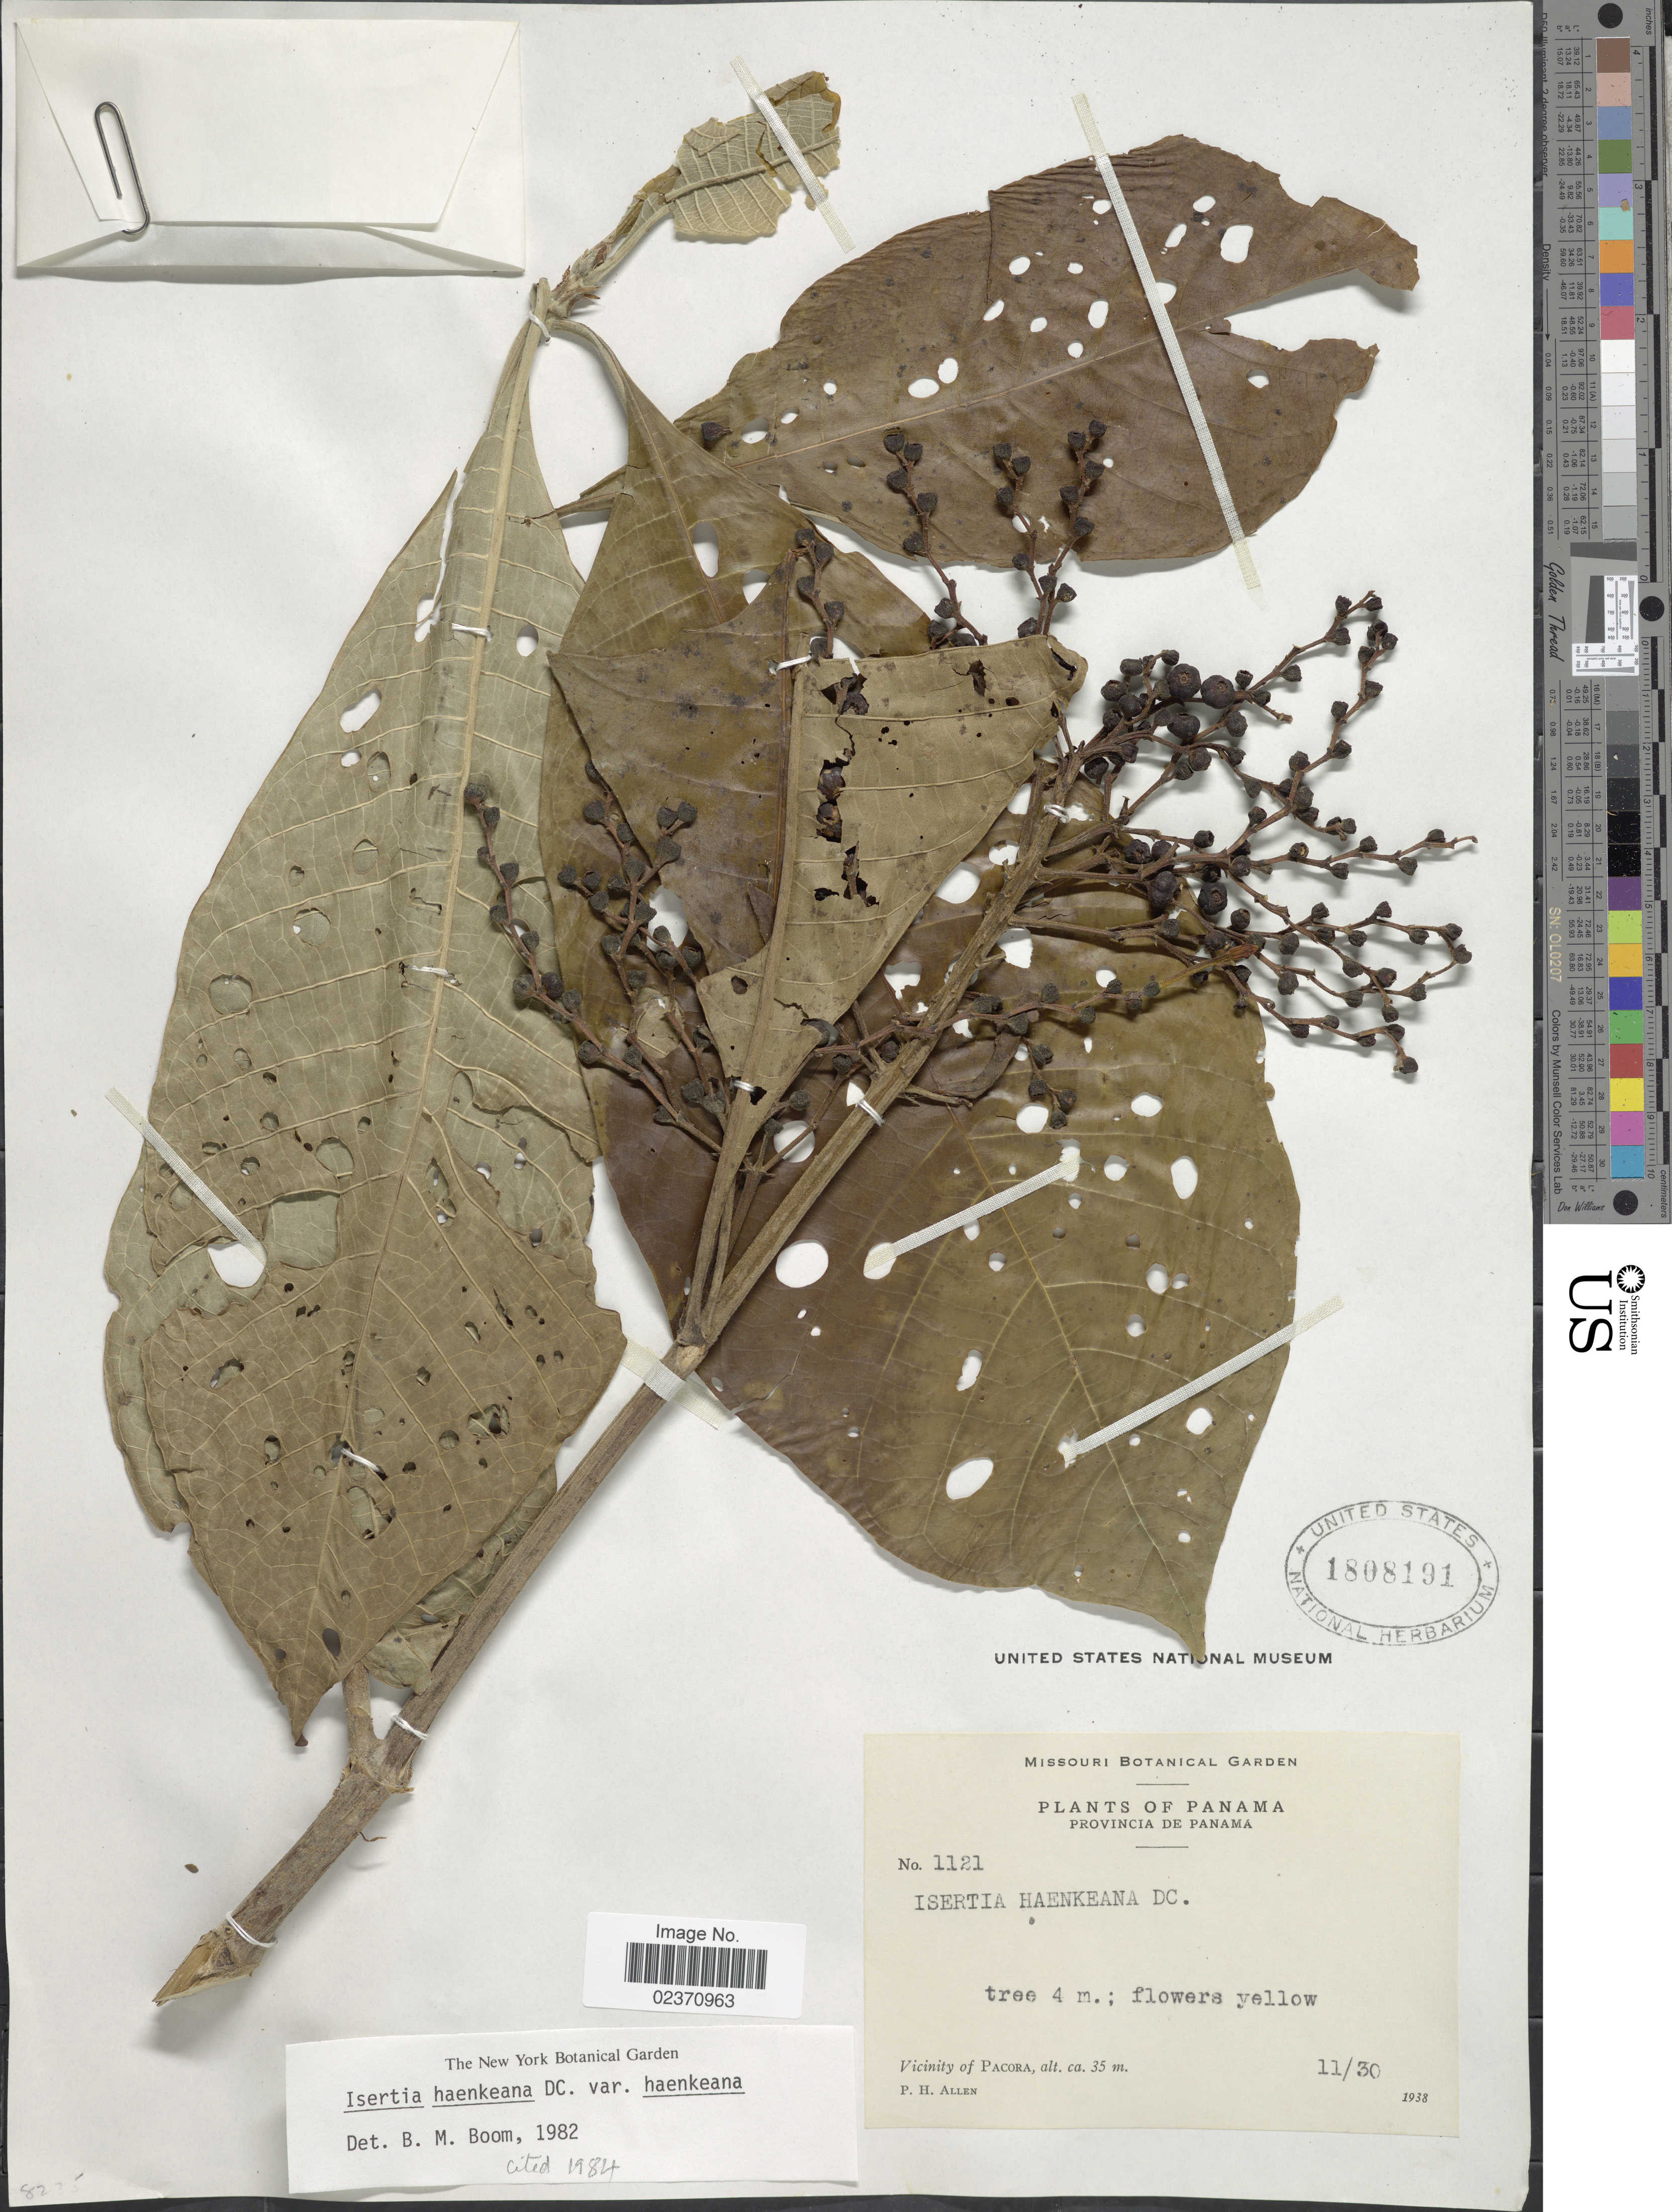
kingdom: Plantae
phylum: Tracheophyta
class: Magnoliopsida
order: Gentianales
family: Rubiaceae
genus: Isertia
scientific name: Isertia haenkeana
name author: DC.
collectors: P. H. Allen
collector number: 1121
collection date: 1938-11-30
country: Panama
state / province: Panamá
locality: Vicinity of Pacora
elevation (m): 35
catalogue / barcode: US 1808191